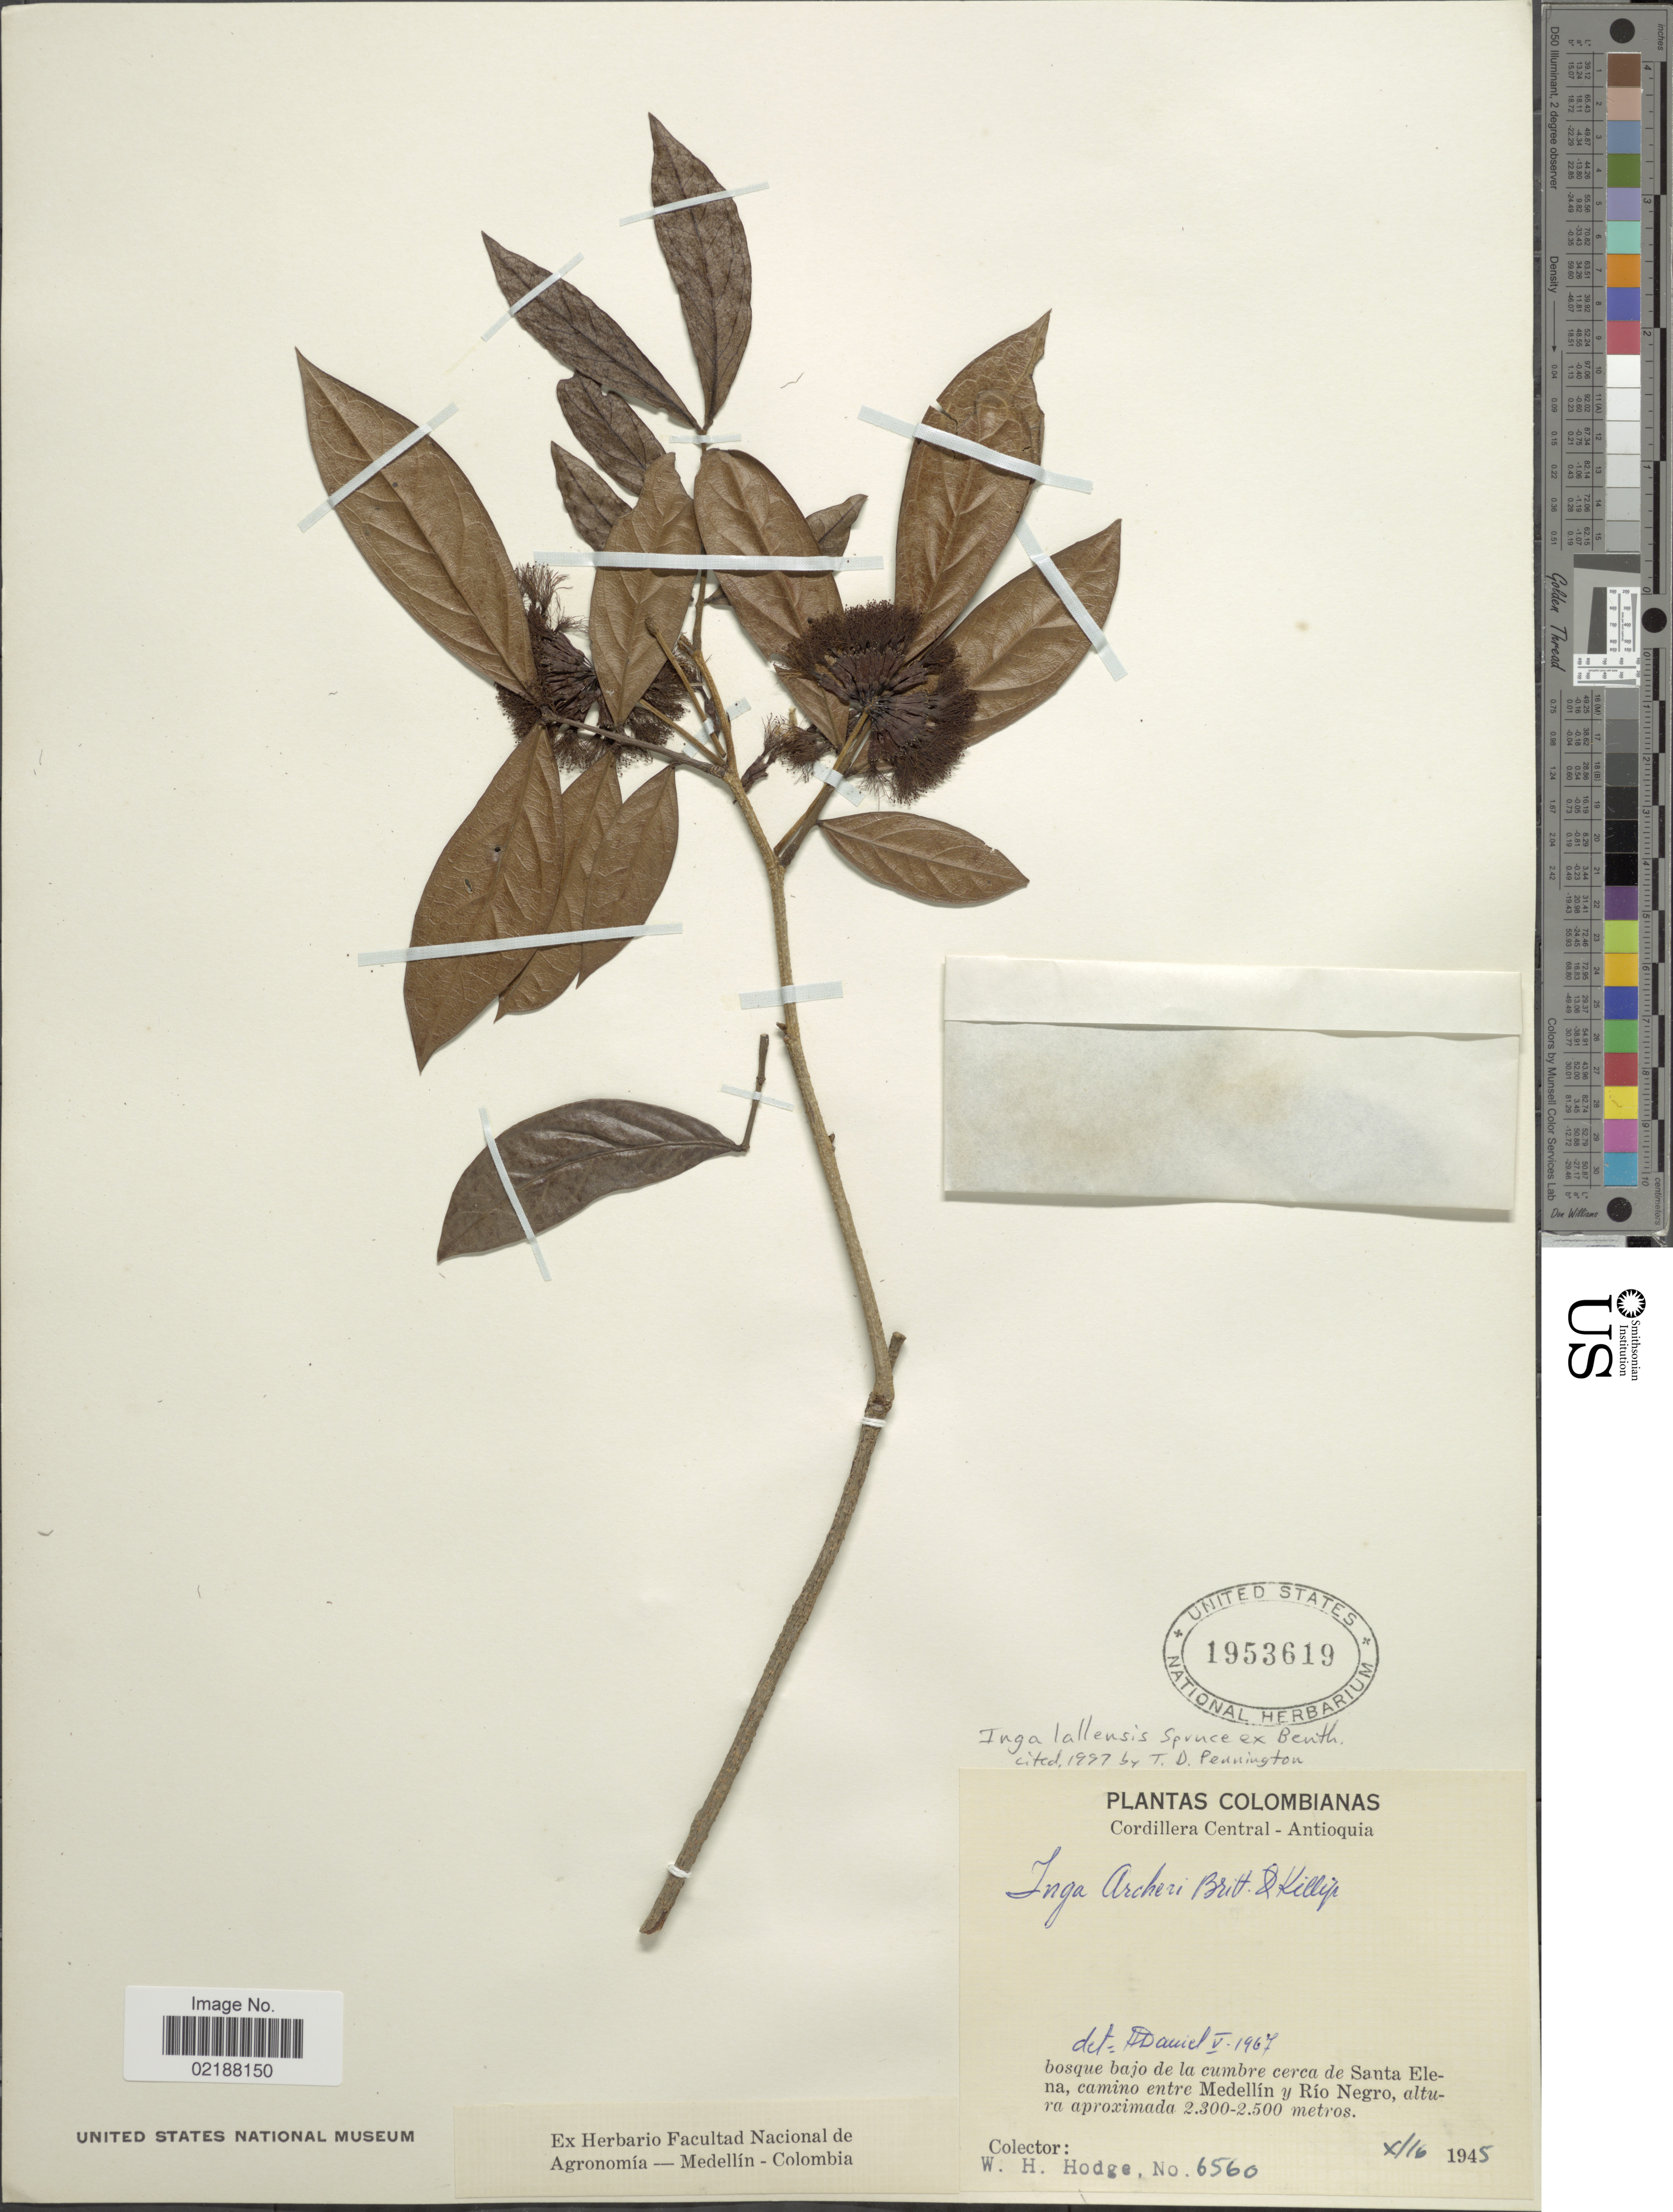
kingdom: Plantae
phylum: Tracheophyta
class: Magnoliopsida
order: Fabales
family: Fabaceae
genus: Inga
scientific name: Inga lallensis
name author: Spruce & Benth.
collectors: W. Hodge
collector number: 6560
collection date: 1945-10-16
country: Colombia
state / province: Antioquia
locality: Cordillera Central - Antioquia. Bosque bajo de la cumbre cerca de Santa Elena, camino entre Medellín y Río Negro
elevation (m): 2300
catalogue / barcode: US 1953619